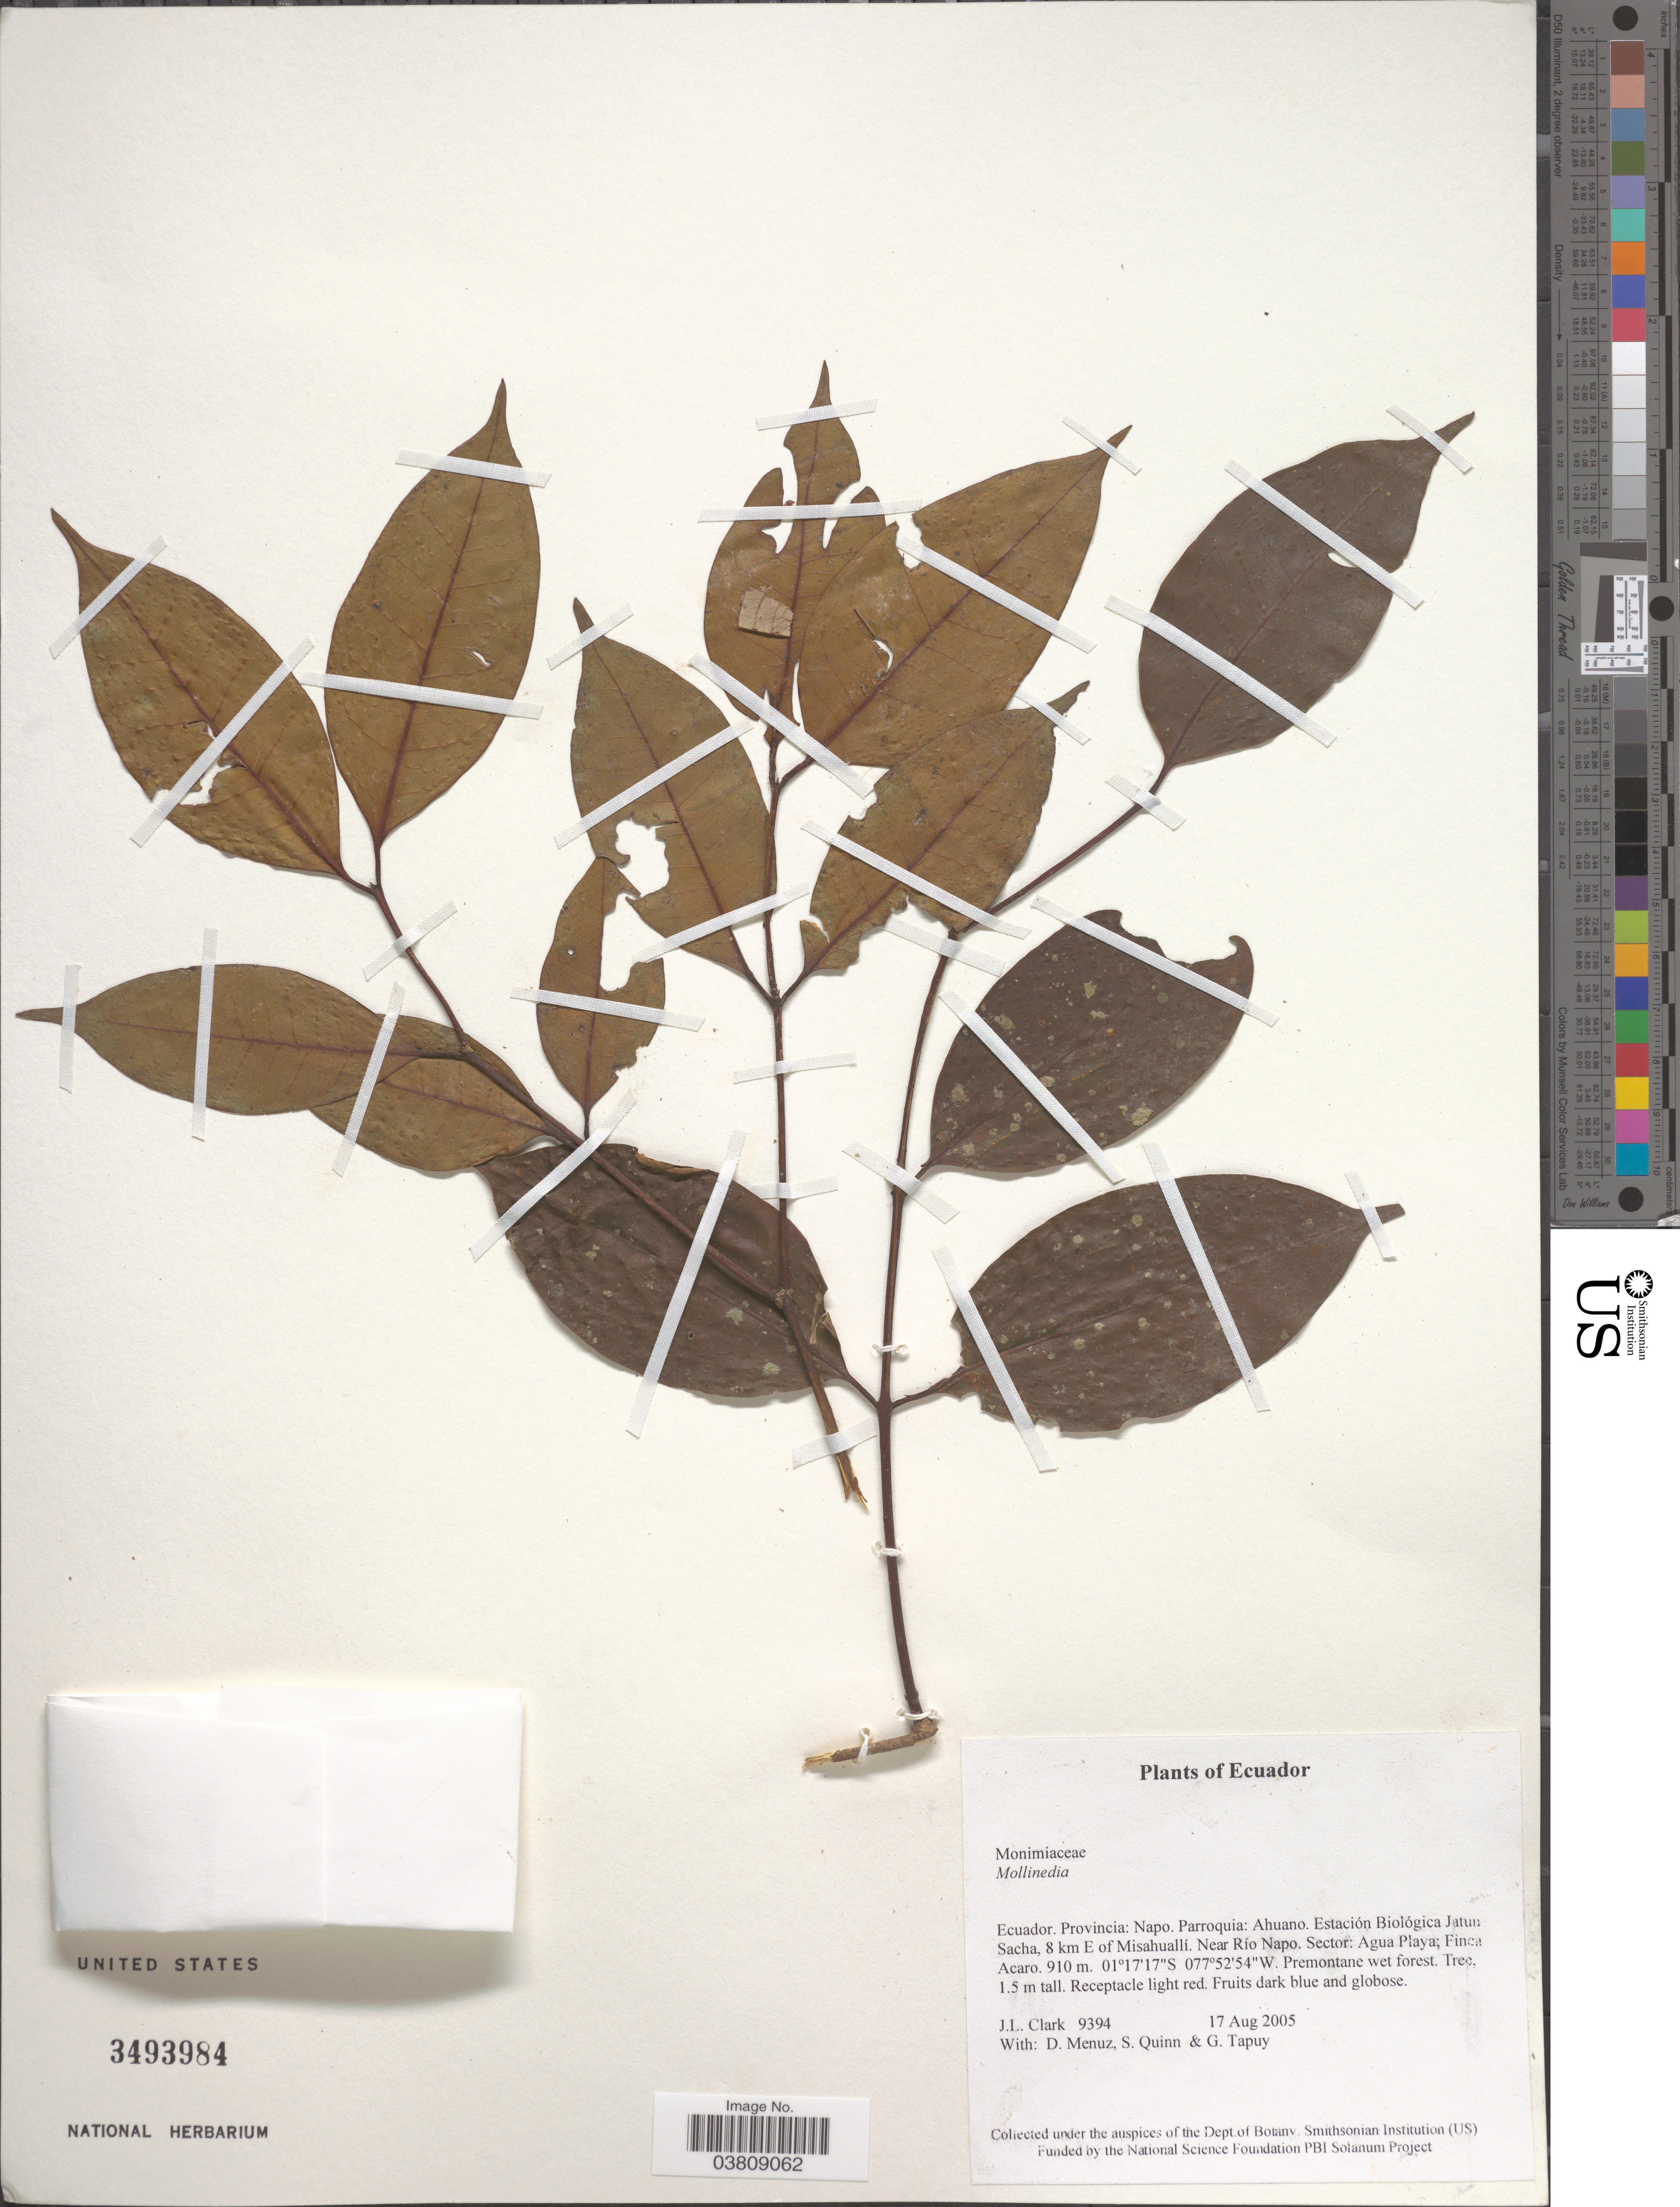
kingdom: Plantae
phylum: Tracheophyta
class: Magnoliopsida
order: Laurales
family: Monimiaceae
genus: Mollinedia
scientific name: Mollinedia sp.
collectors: J. L. Clark, D. Menuz, S. Quinn & G. Tapuy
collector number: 9394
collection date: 2005-08-17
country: Ecuador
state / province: Napo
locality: Parroquia: Ahuano. Estacón Biológica Jatun Sacha, 8 m E of Misahuallí. Near Río Napo. Sector: Agua Playa; Finca Acaro.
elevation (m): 910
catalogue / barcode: US 3493984